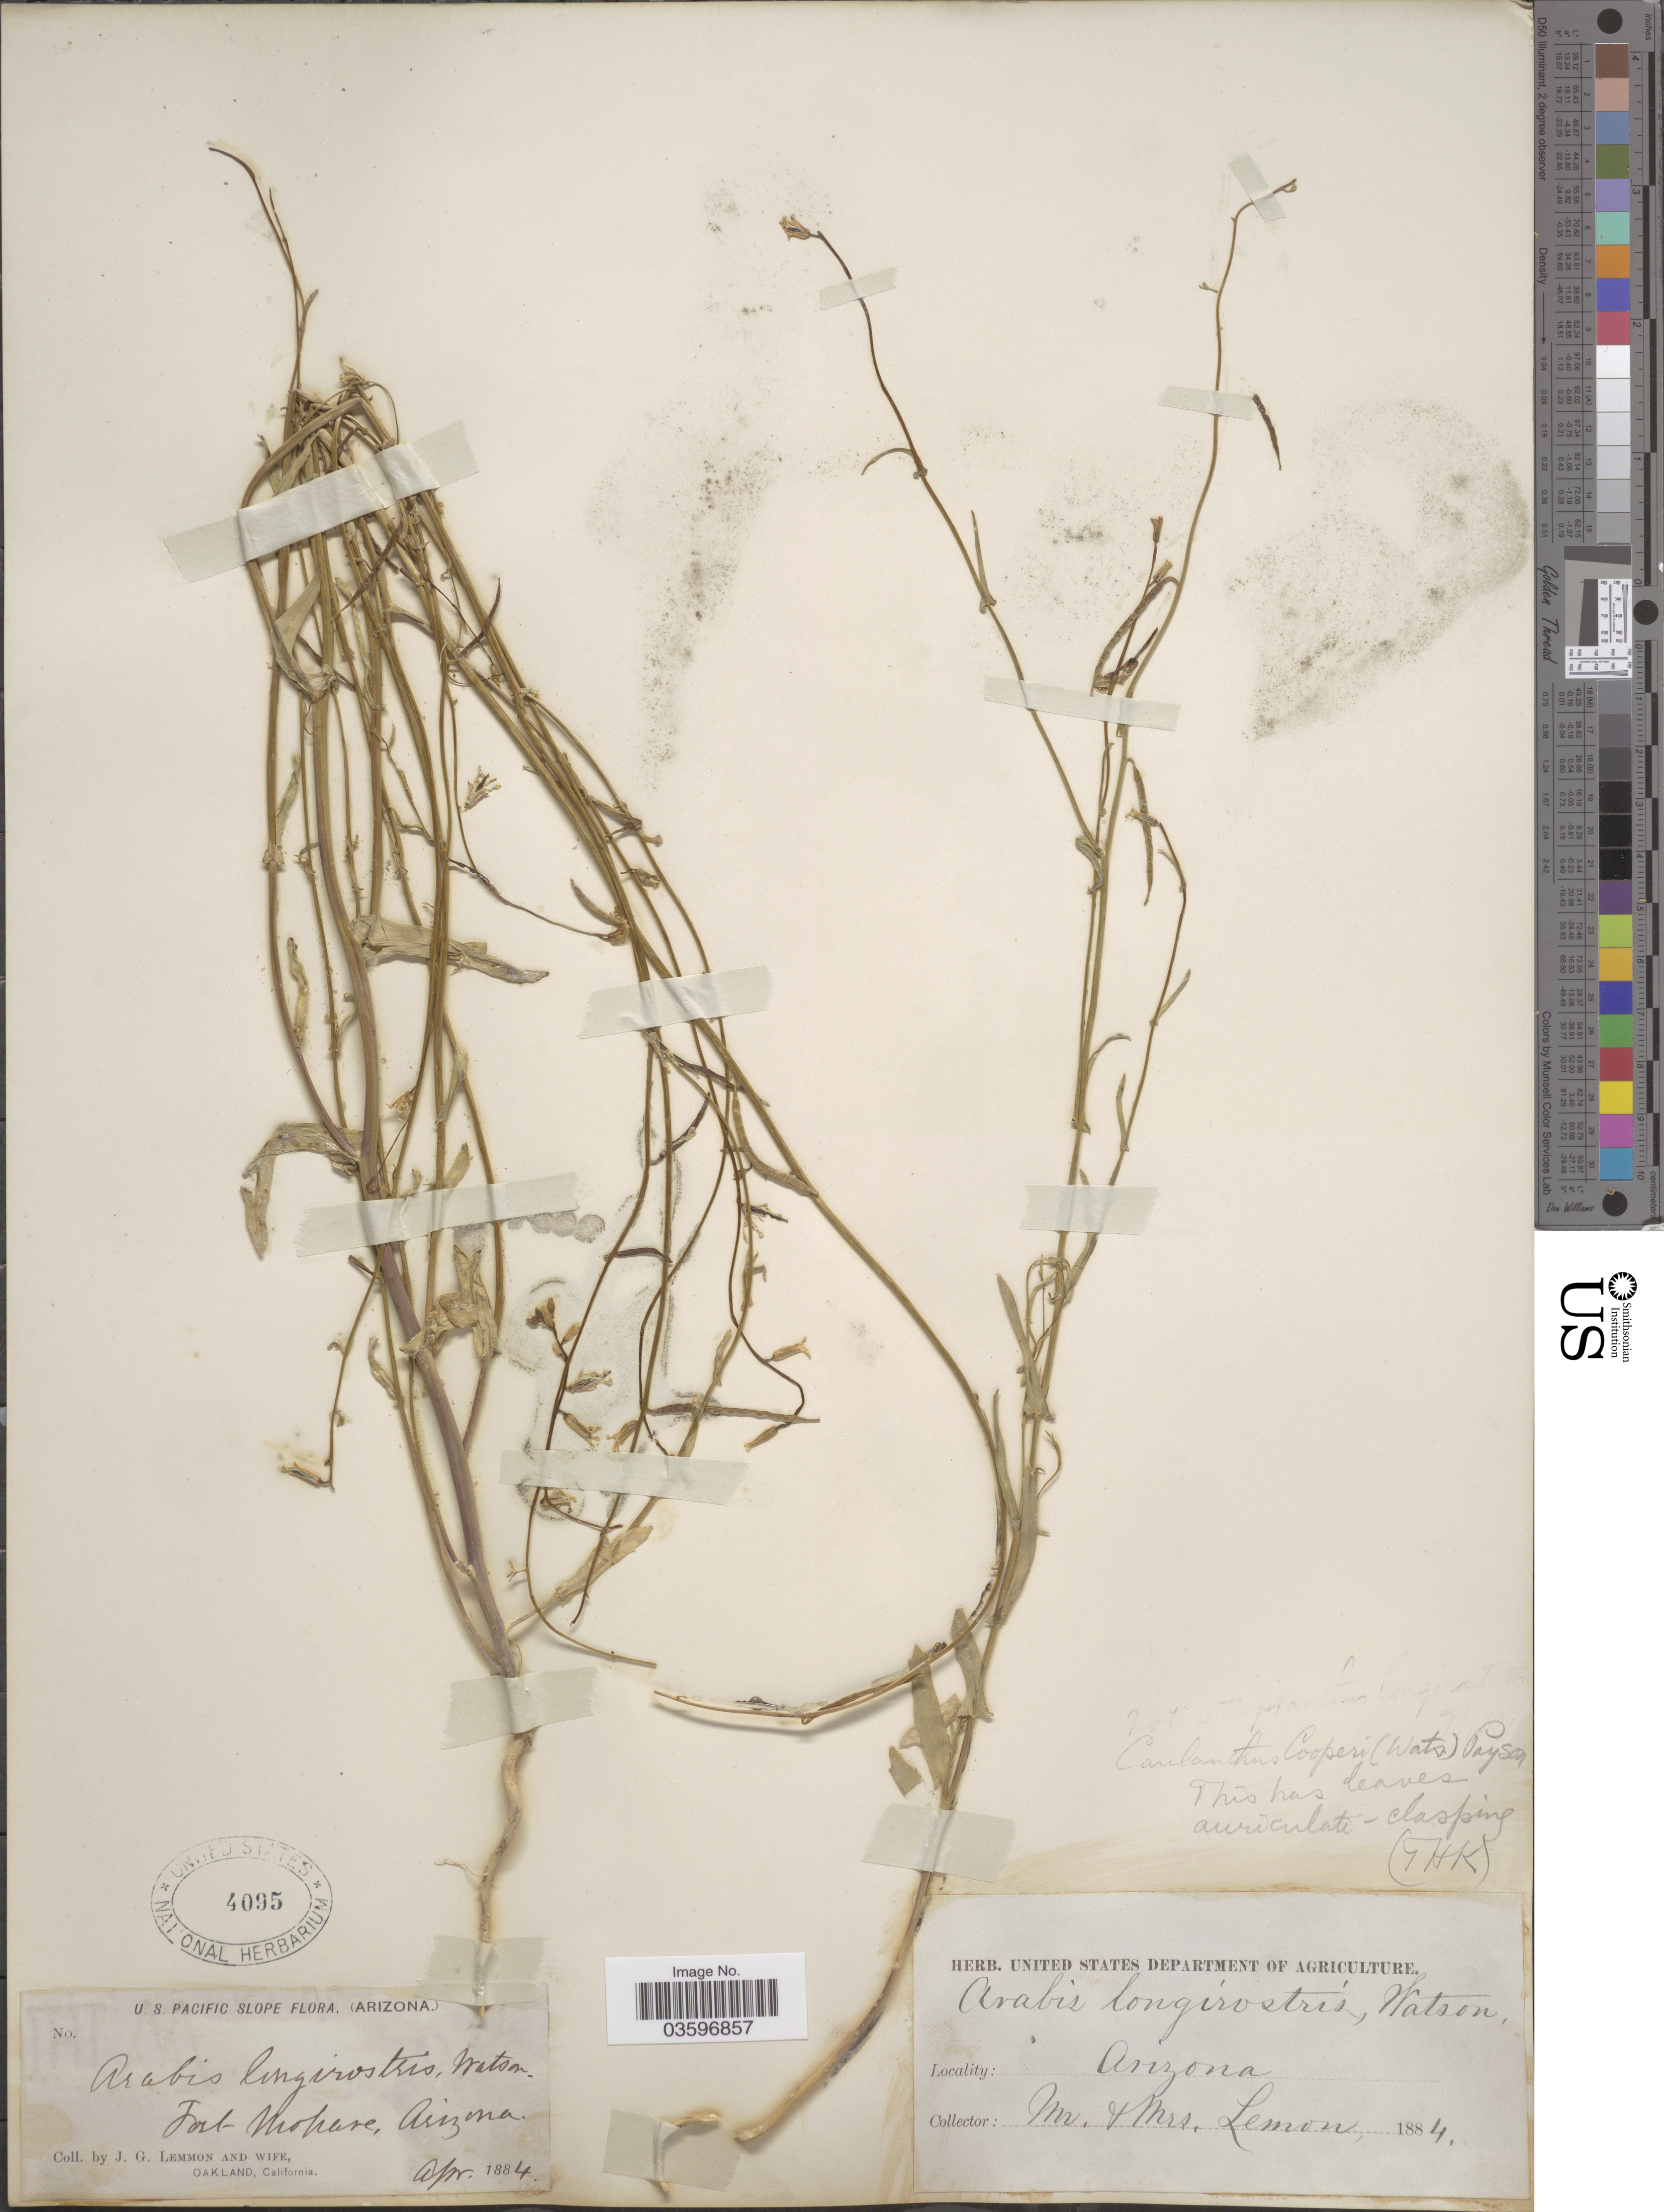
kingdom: Plantae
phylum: Tracheophyta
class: Magnoliopsida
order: Brassicales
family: Brassicaceae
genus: Caulanthus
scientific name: Caulanthus cooperi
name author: (S. Watson) Payson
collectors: J. Lemmon & Mrs. J. G. Lemmon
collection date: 1884-04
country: United States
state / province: Arizona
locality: U.S. Pacific Slope. Fort-Mohave.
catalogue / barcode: US 4095